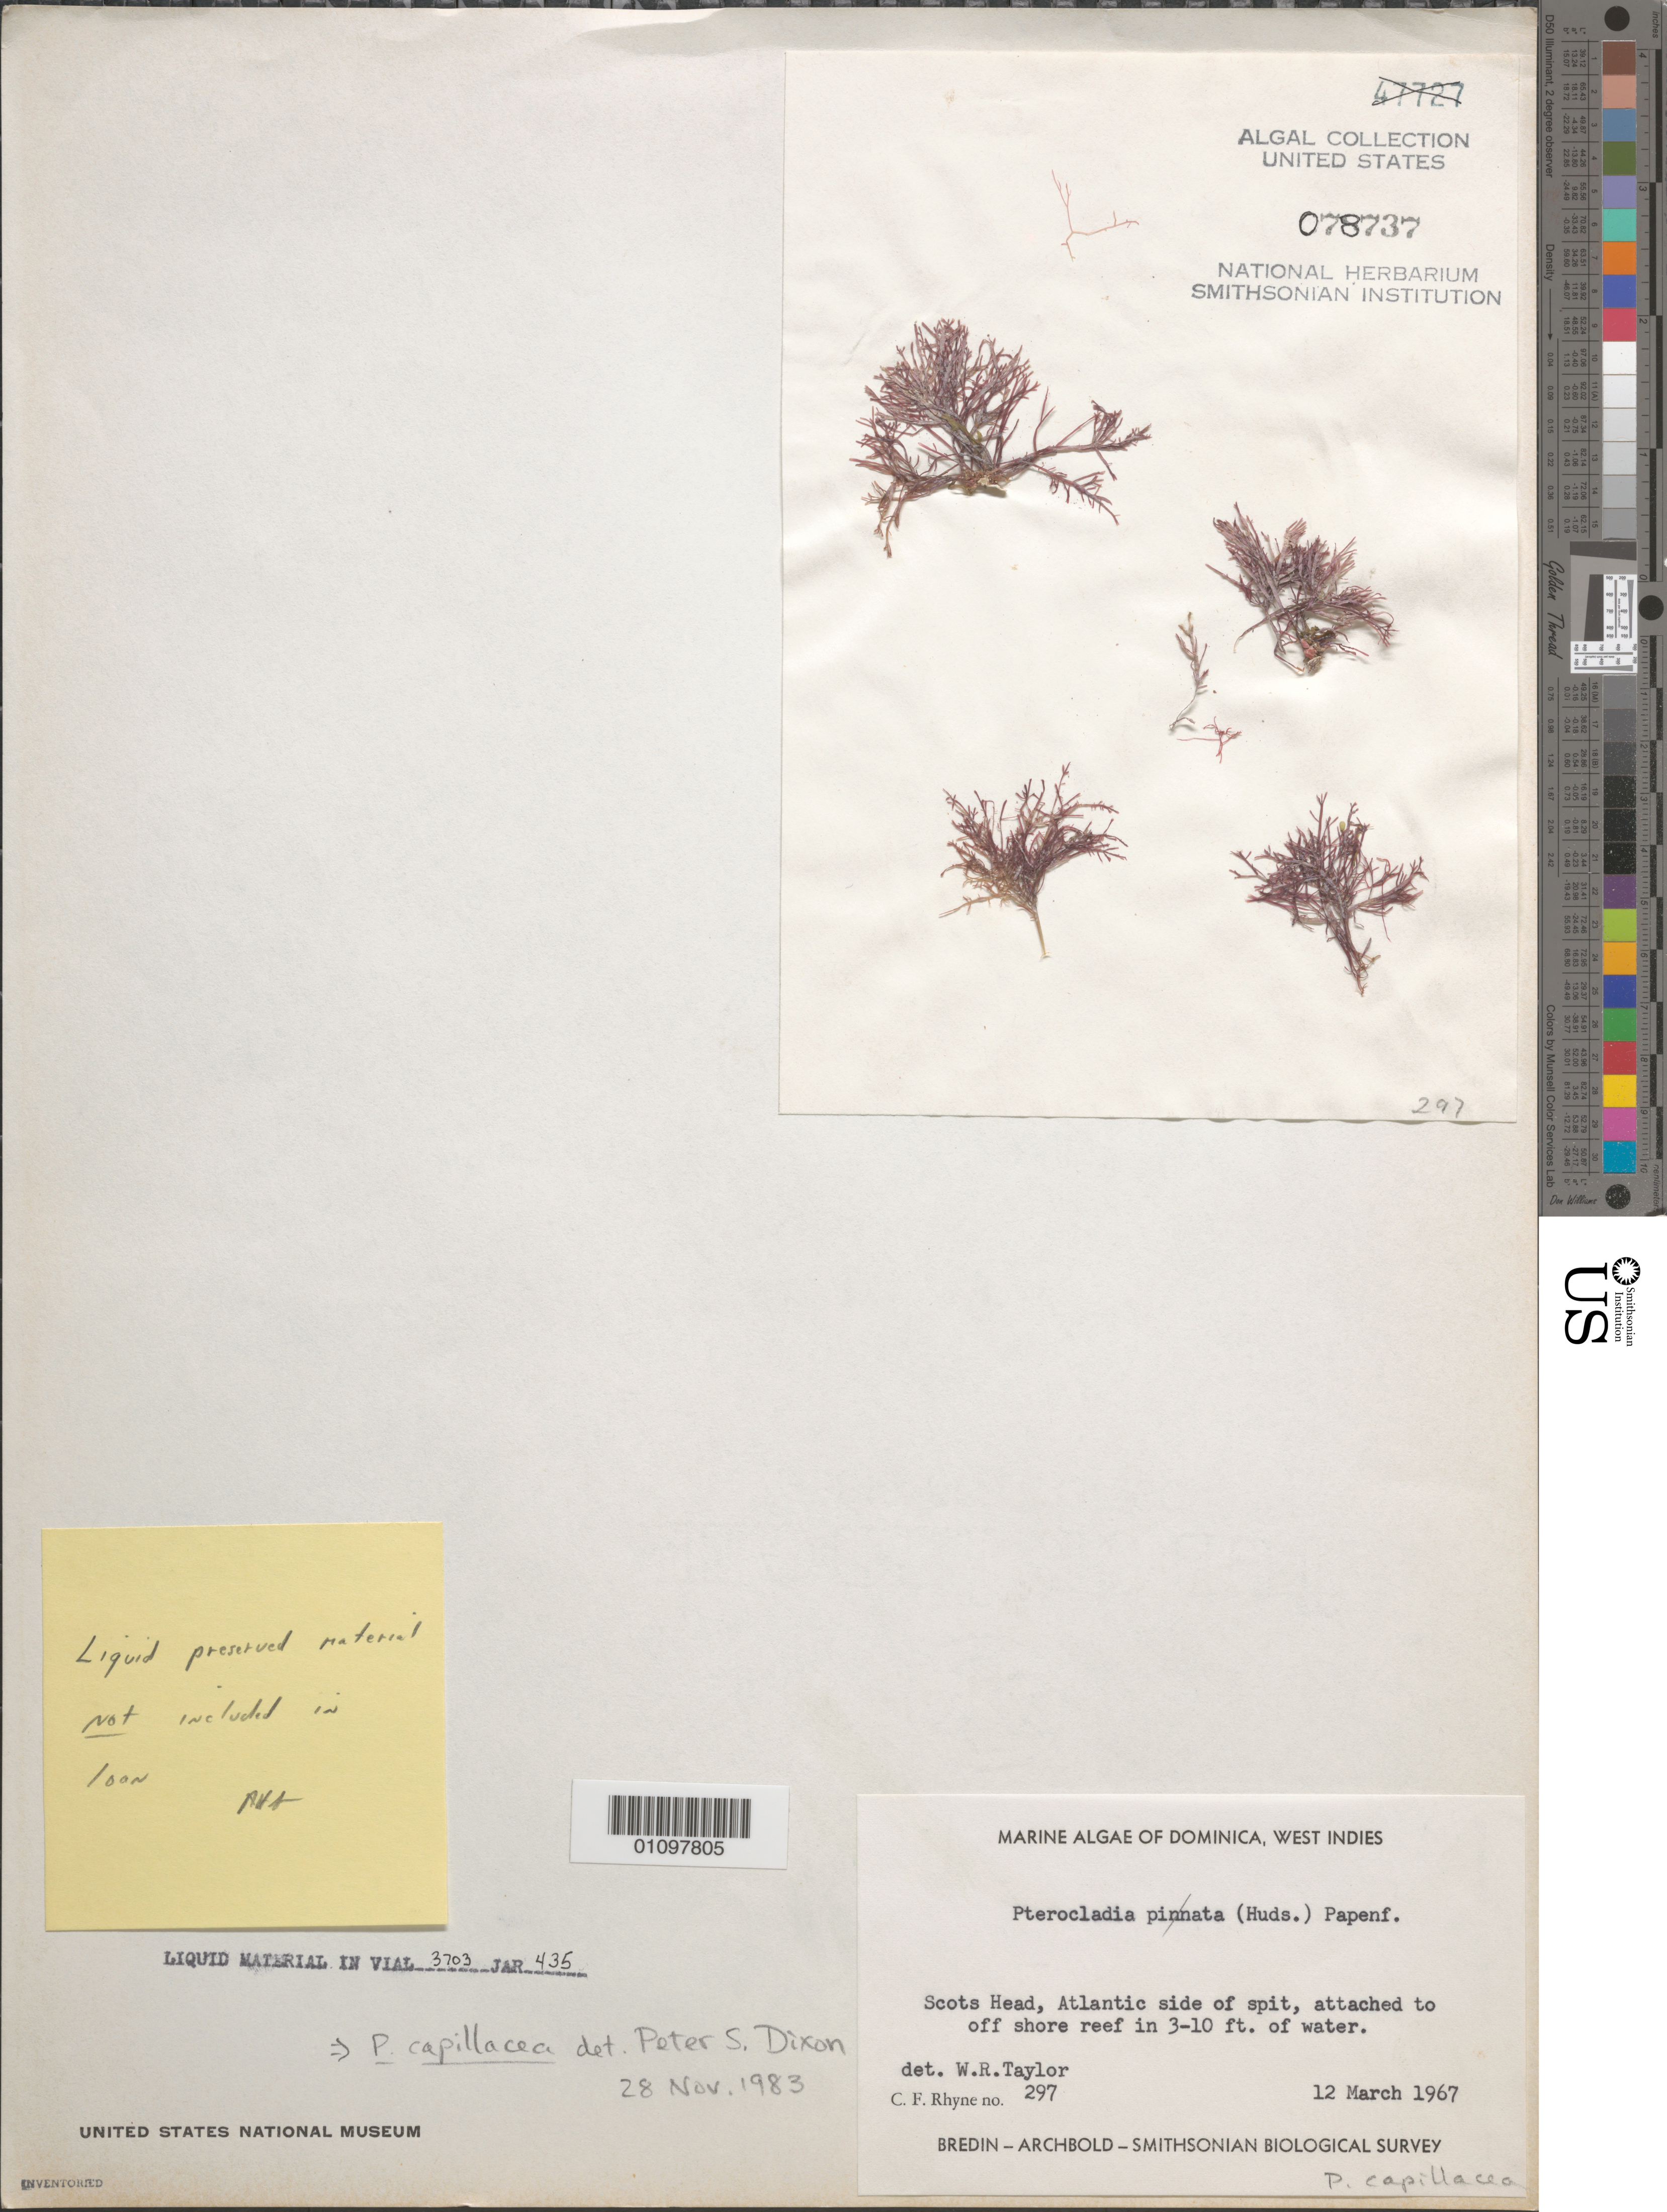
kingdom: Plantae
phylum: Rhodophyta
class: Florideophyceae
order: Gelidiales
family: Pterocladiaceae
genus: Pterocladiella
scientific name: Pterocladiella capillacea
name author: (S.G. Gmel.) Santelices & Hommers.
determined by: Algae name updating Project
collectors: C. Rhyne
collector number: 297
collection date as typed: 12 Mar 1967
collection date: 1967-03-12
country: Dominica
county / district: St. Mark's Parish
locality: Scots Head, Atlantic Ocean side of spit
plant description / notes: Bredin-Archbold-Smithsonian Biological Survey, as Pterocladia pinnata (Huds.) Papenf.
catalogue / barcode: US 78737